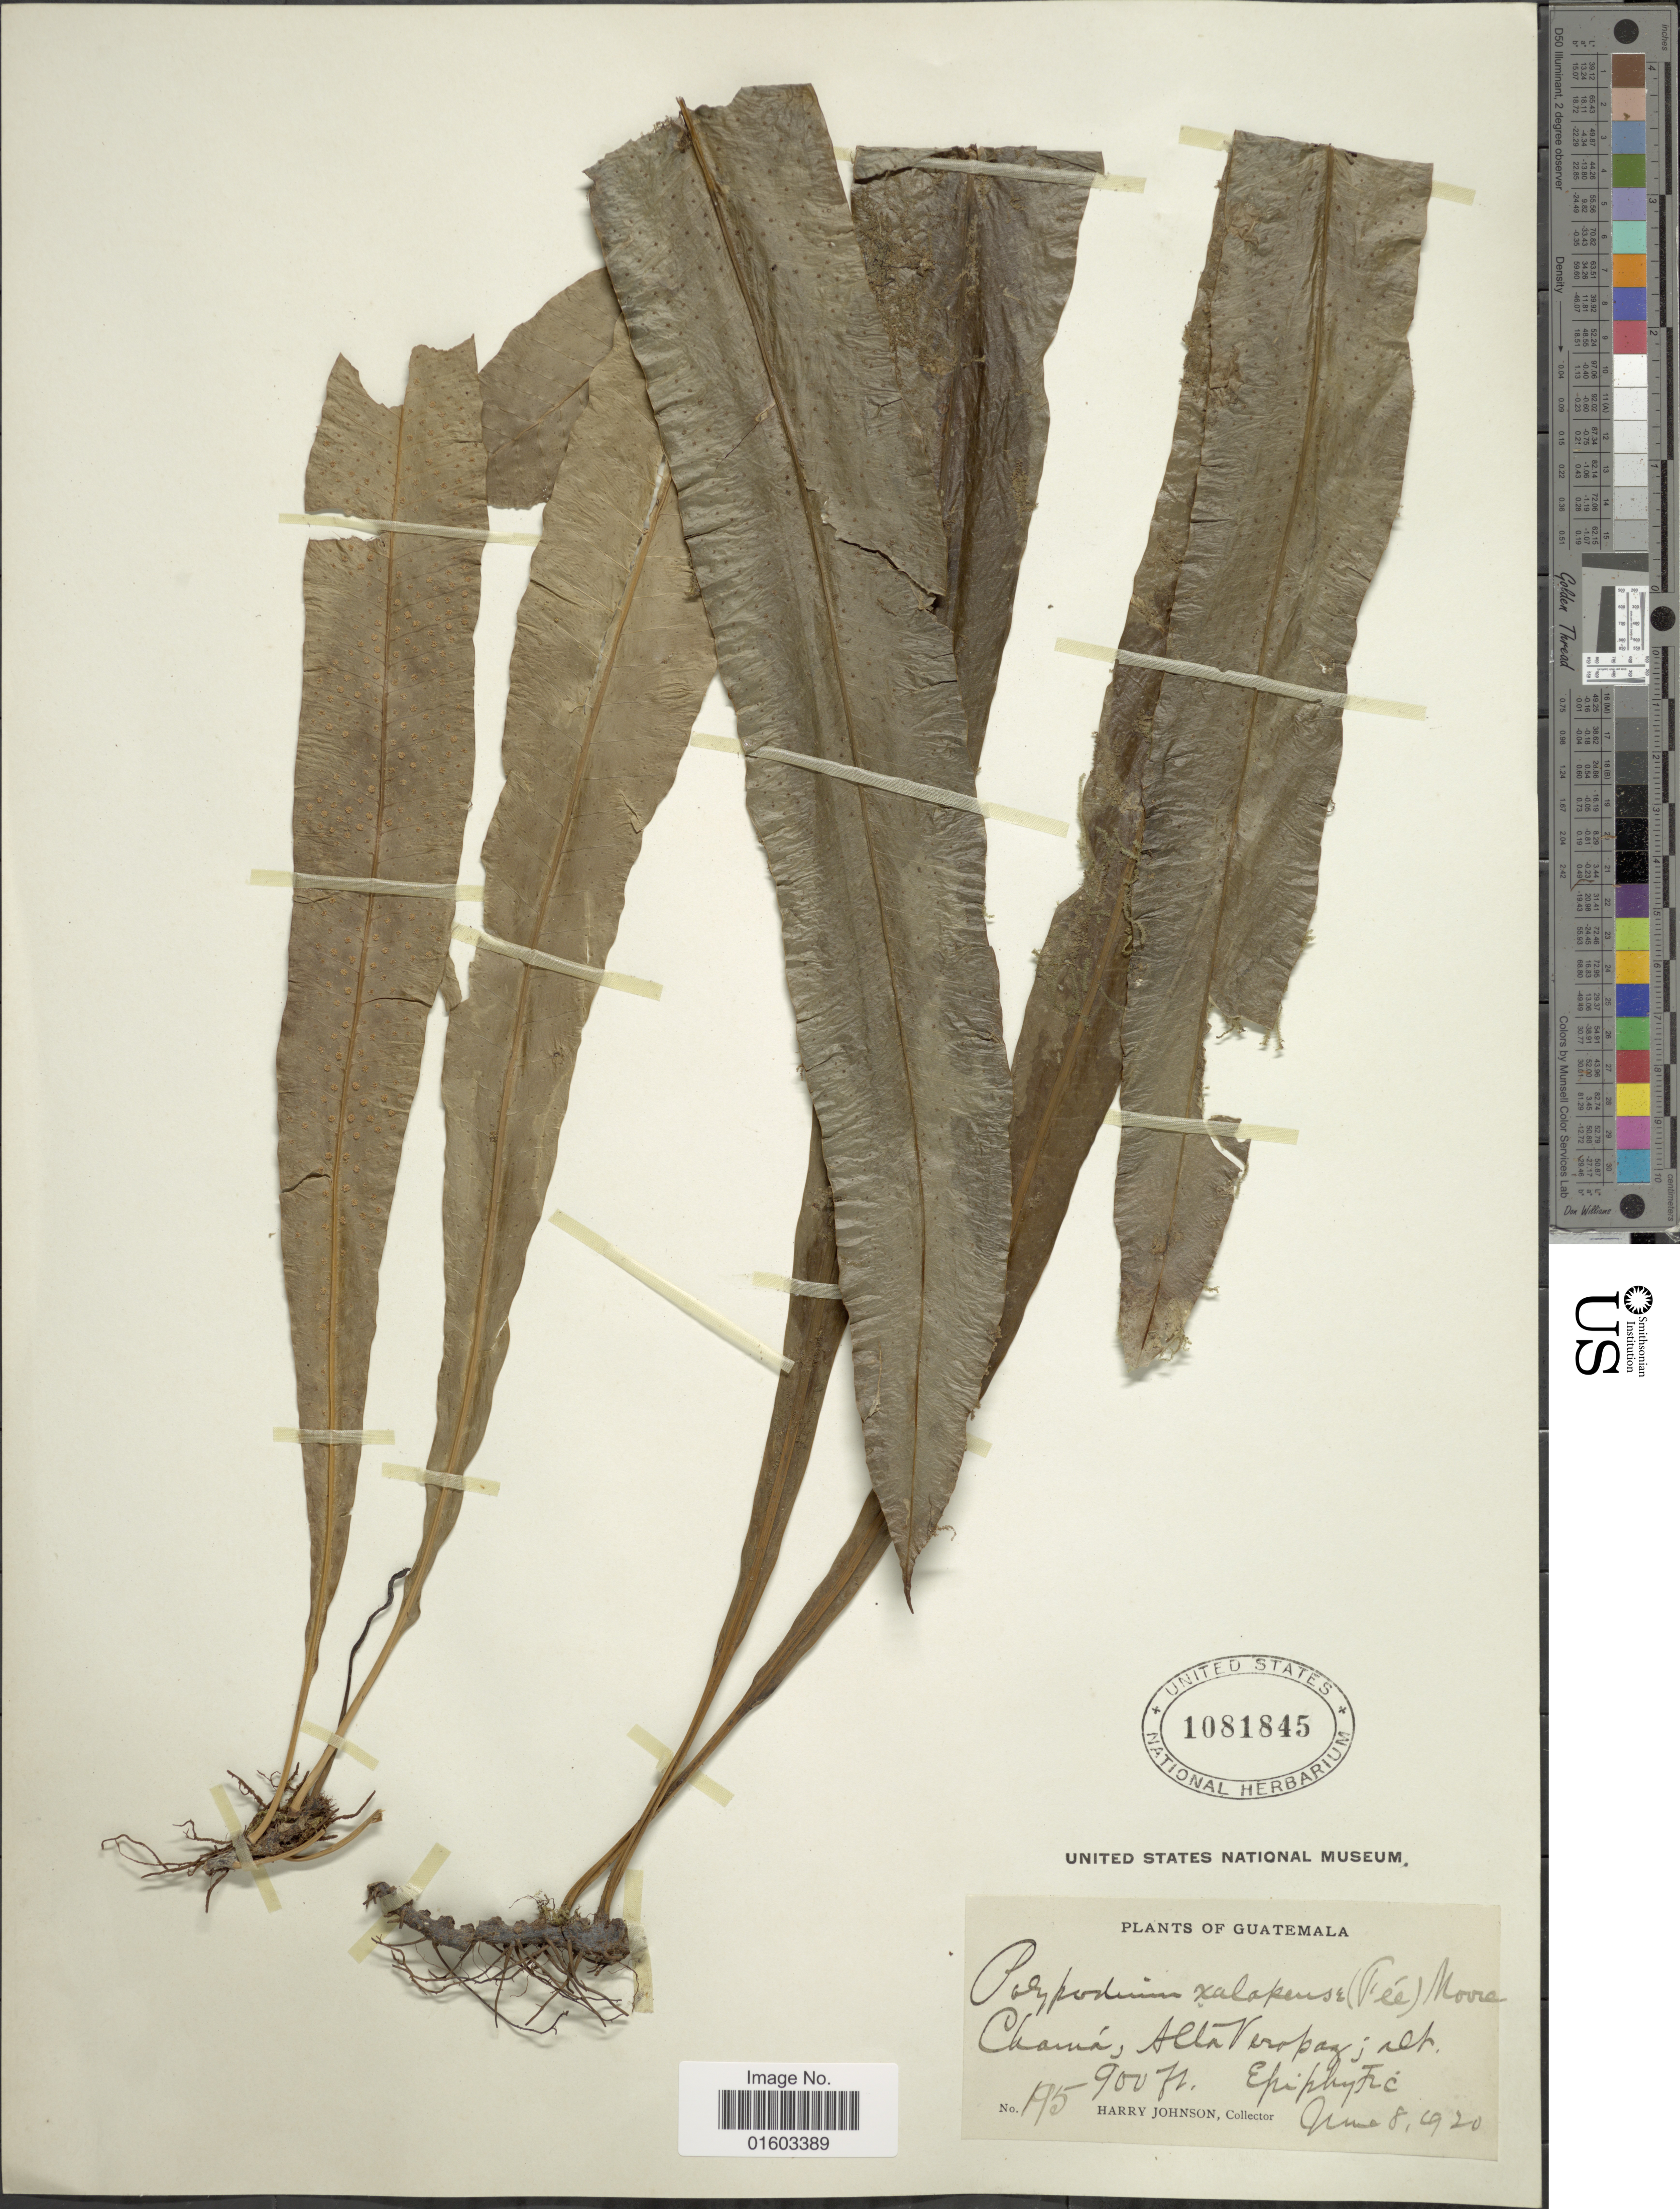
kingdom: Plantae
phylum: Tracheophyta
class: Polypodiopsida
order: Polypodiales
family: Polypodiaceae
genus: Campyloneurum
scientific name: Campyloneurum xalapense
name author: Fée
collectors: H. Johnson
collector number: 195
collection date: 1920-06-08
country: Guatemala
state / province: Alta Verapaz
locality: Chama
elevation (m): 274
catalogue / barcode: US 1081845